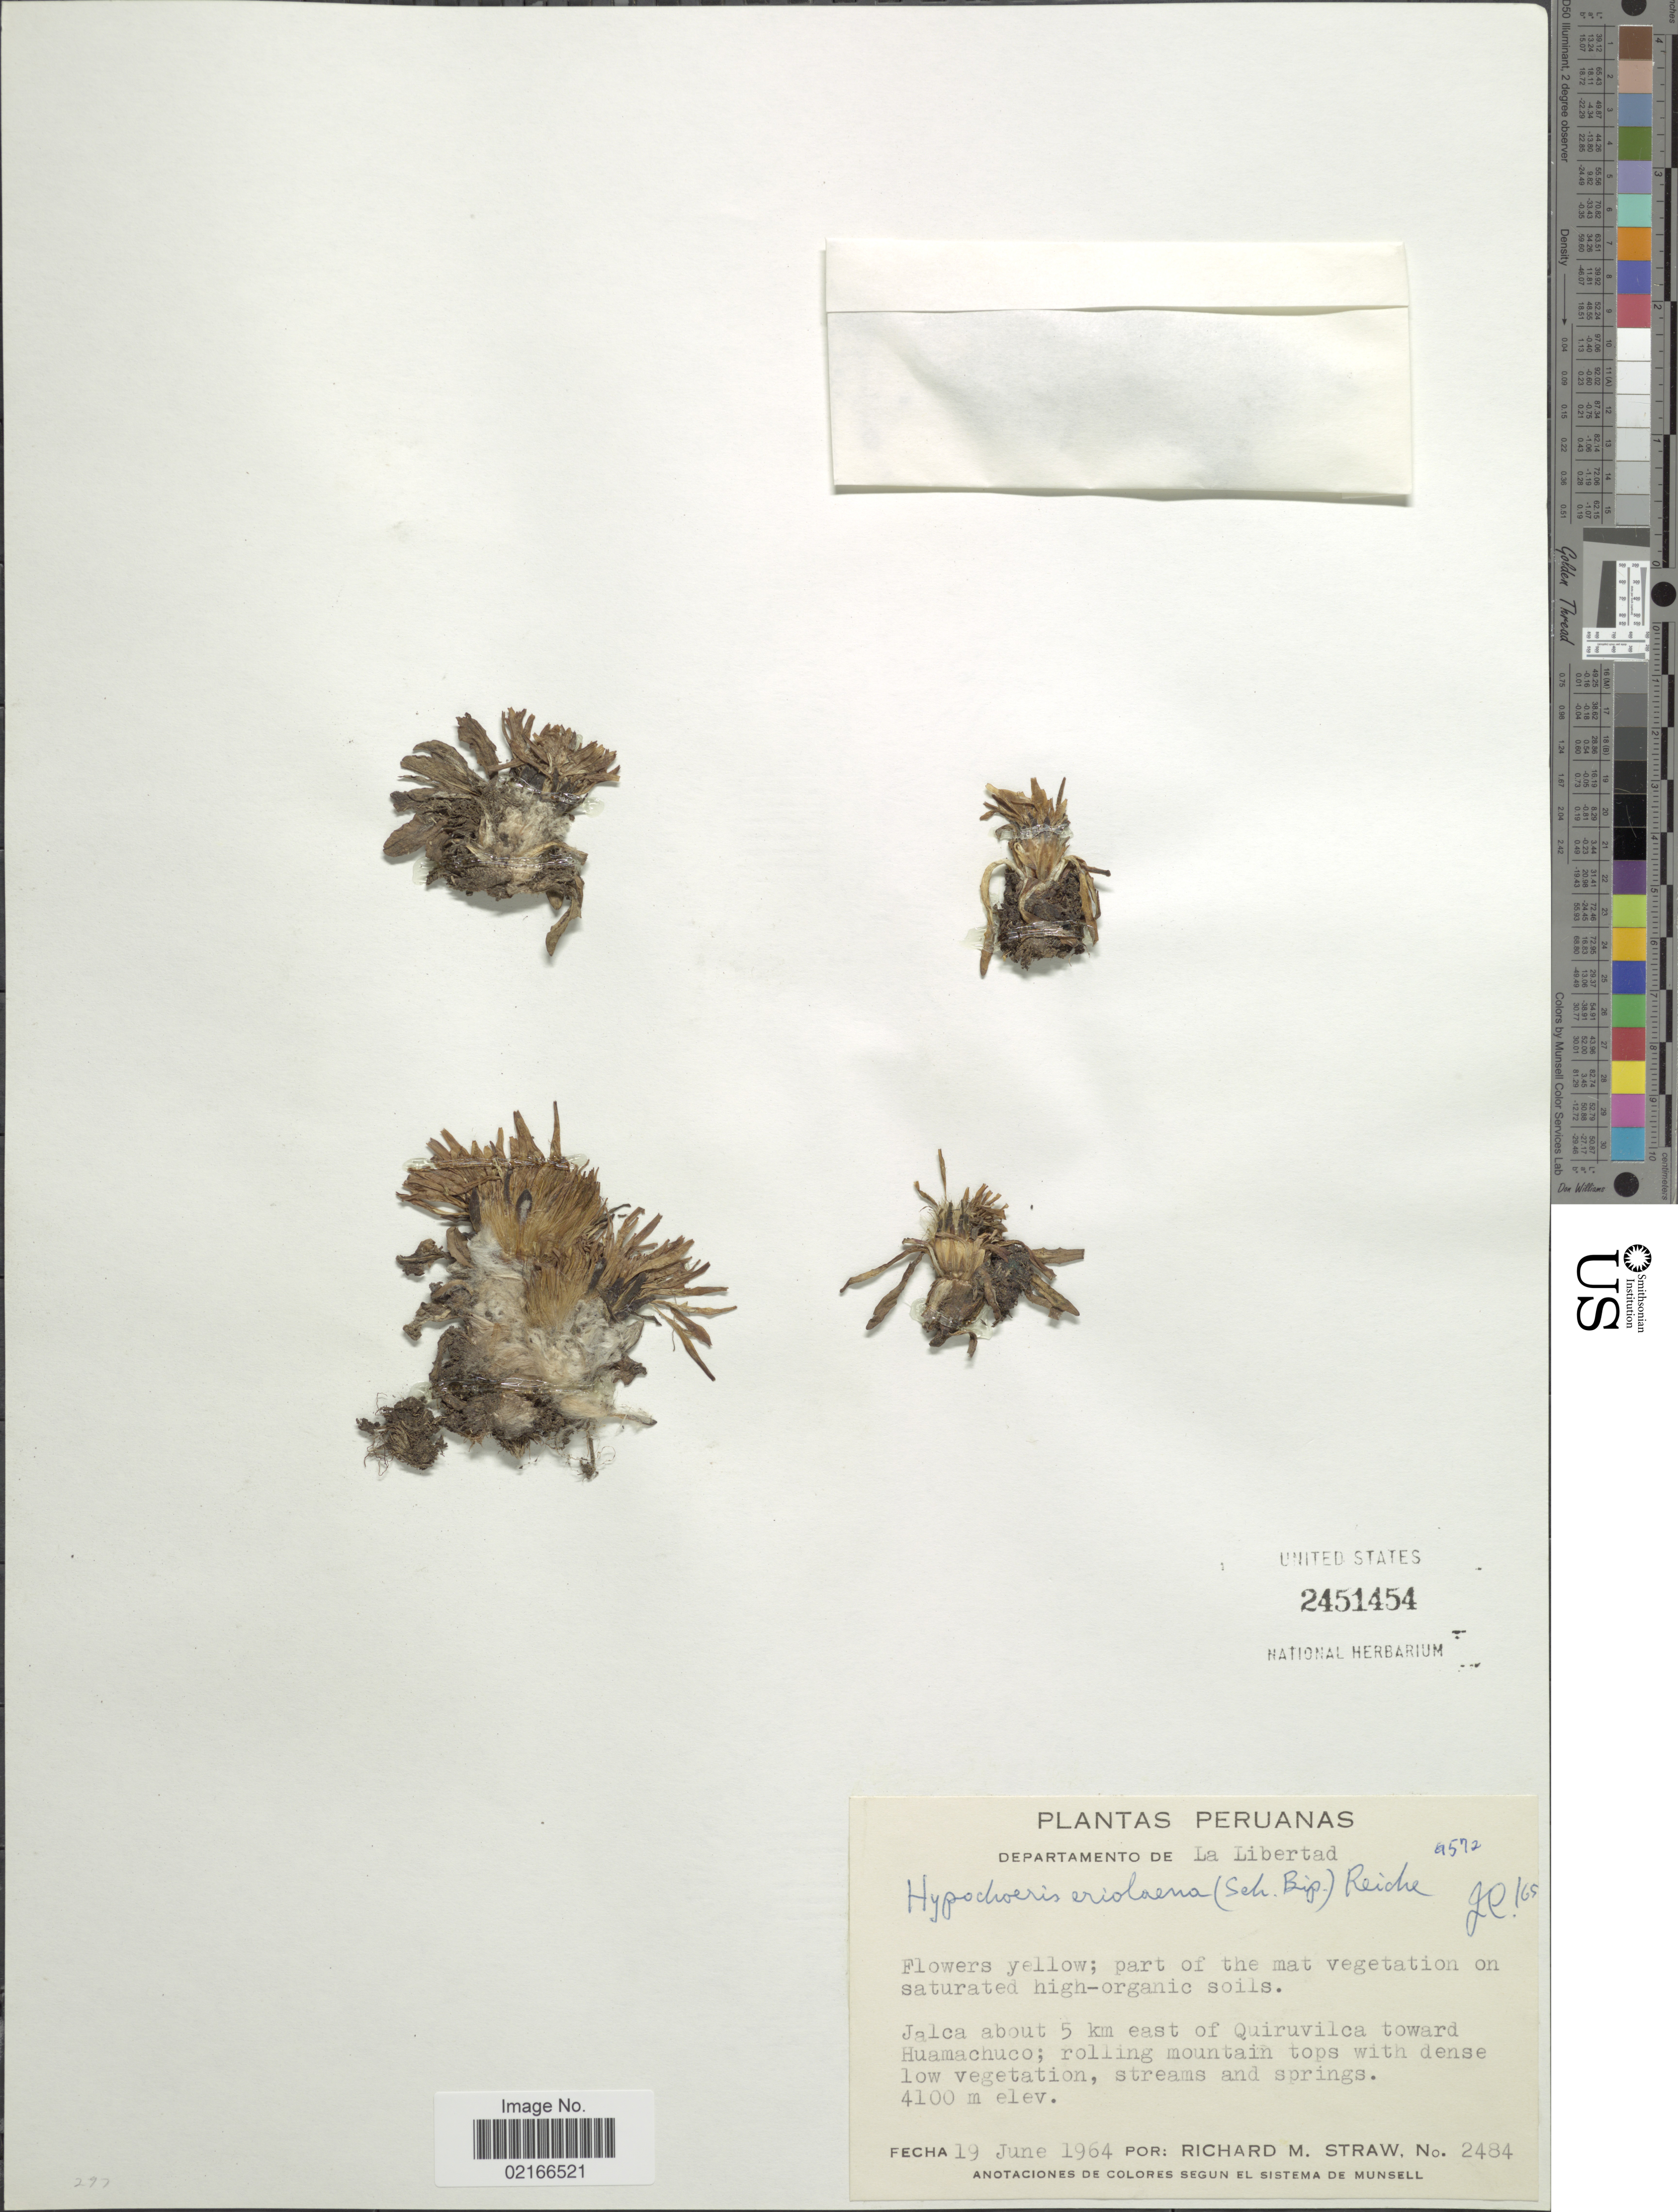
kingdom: Plantae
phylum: Tracheophyta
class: Magnoliopsida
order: Asterales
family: Asteraceae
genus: Hypochaeris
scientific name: Hypochaeris eriolaena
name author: (Sch. Bip.) Reiche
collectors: R. M. Straw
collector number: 2484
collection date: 1964-06-19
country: Peru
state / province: La Libertad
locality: Jalca about 5 km east of Quiruvilca toward Huamachuco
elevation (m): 4100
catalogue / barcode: US 2451454